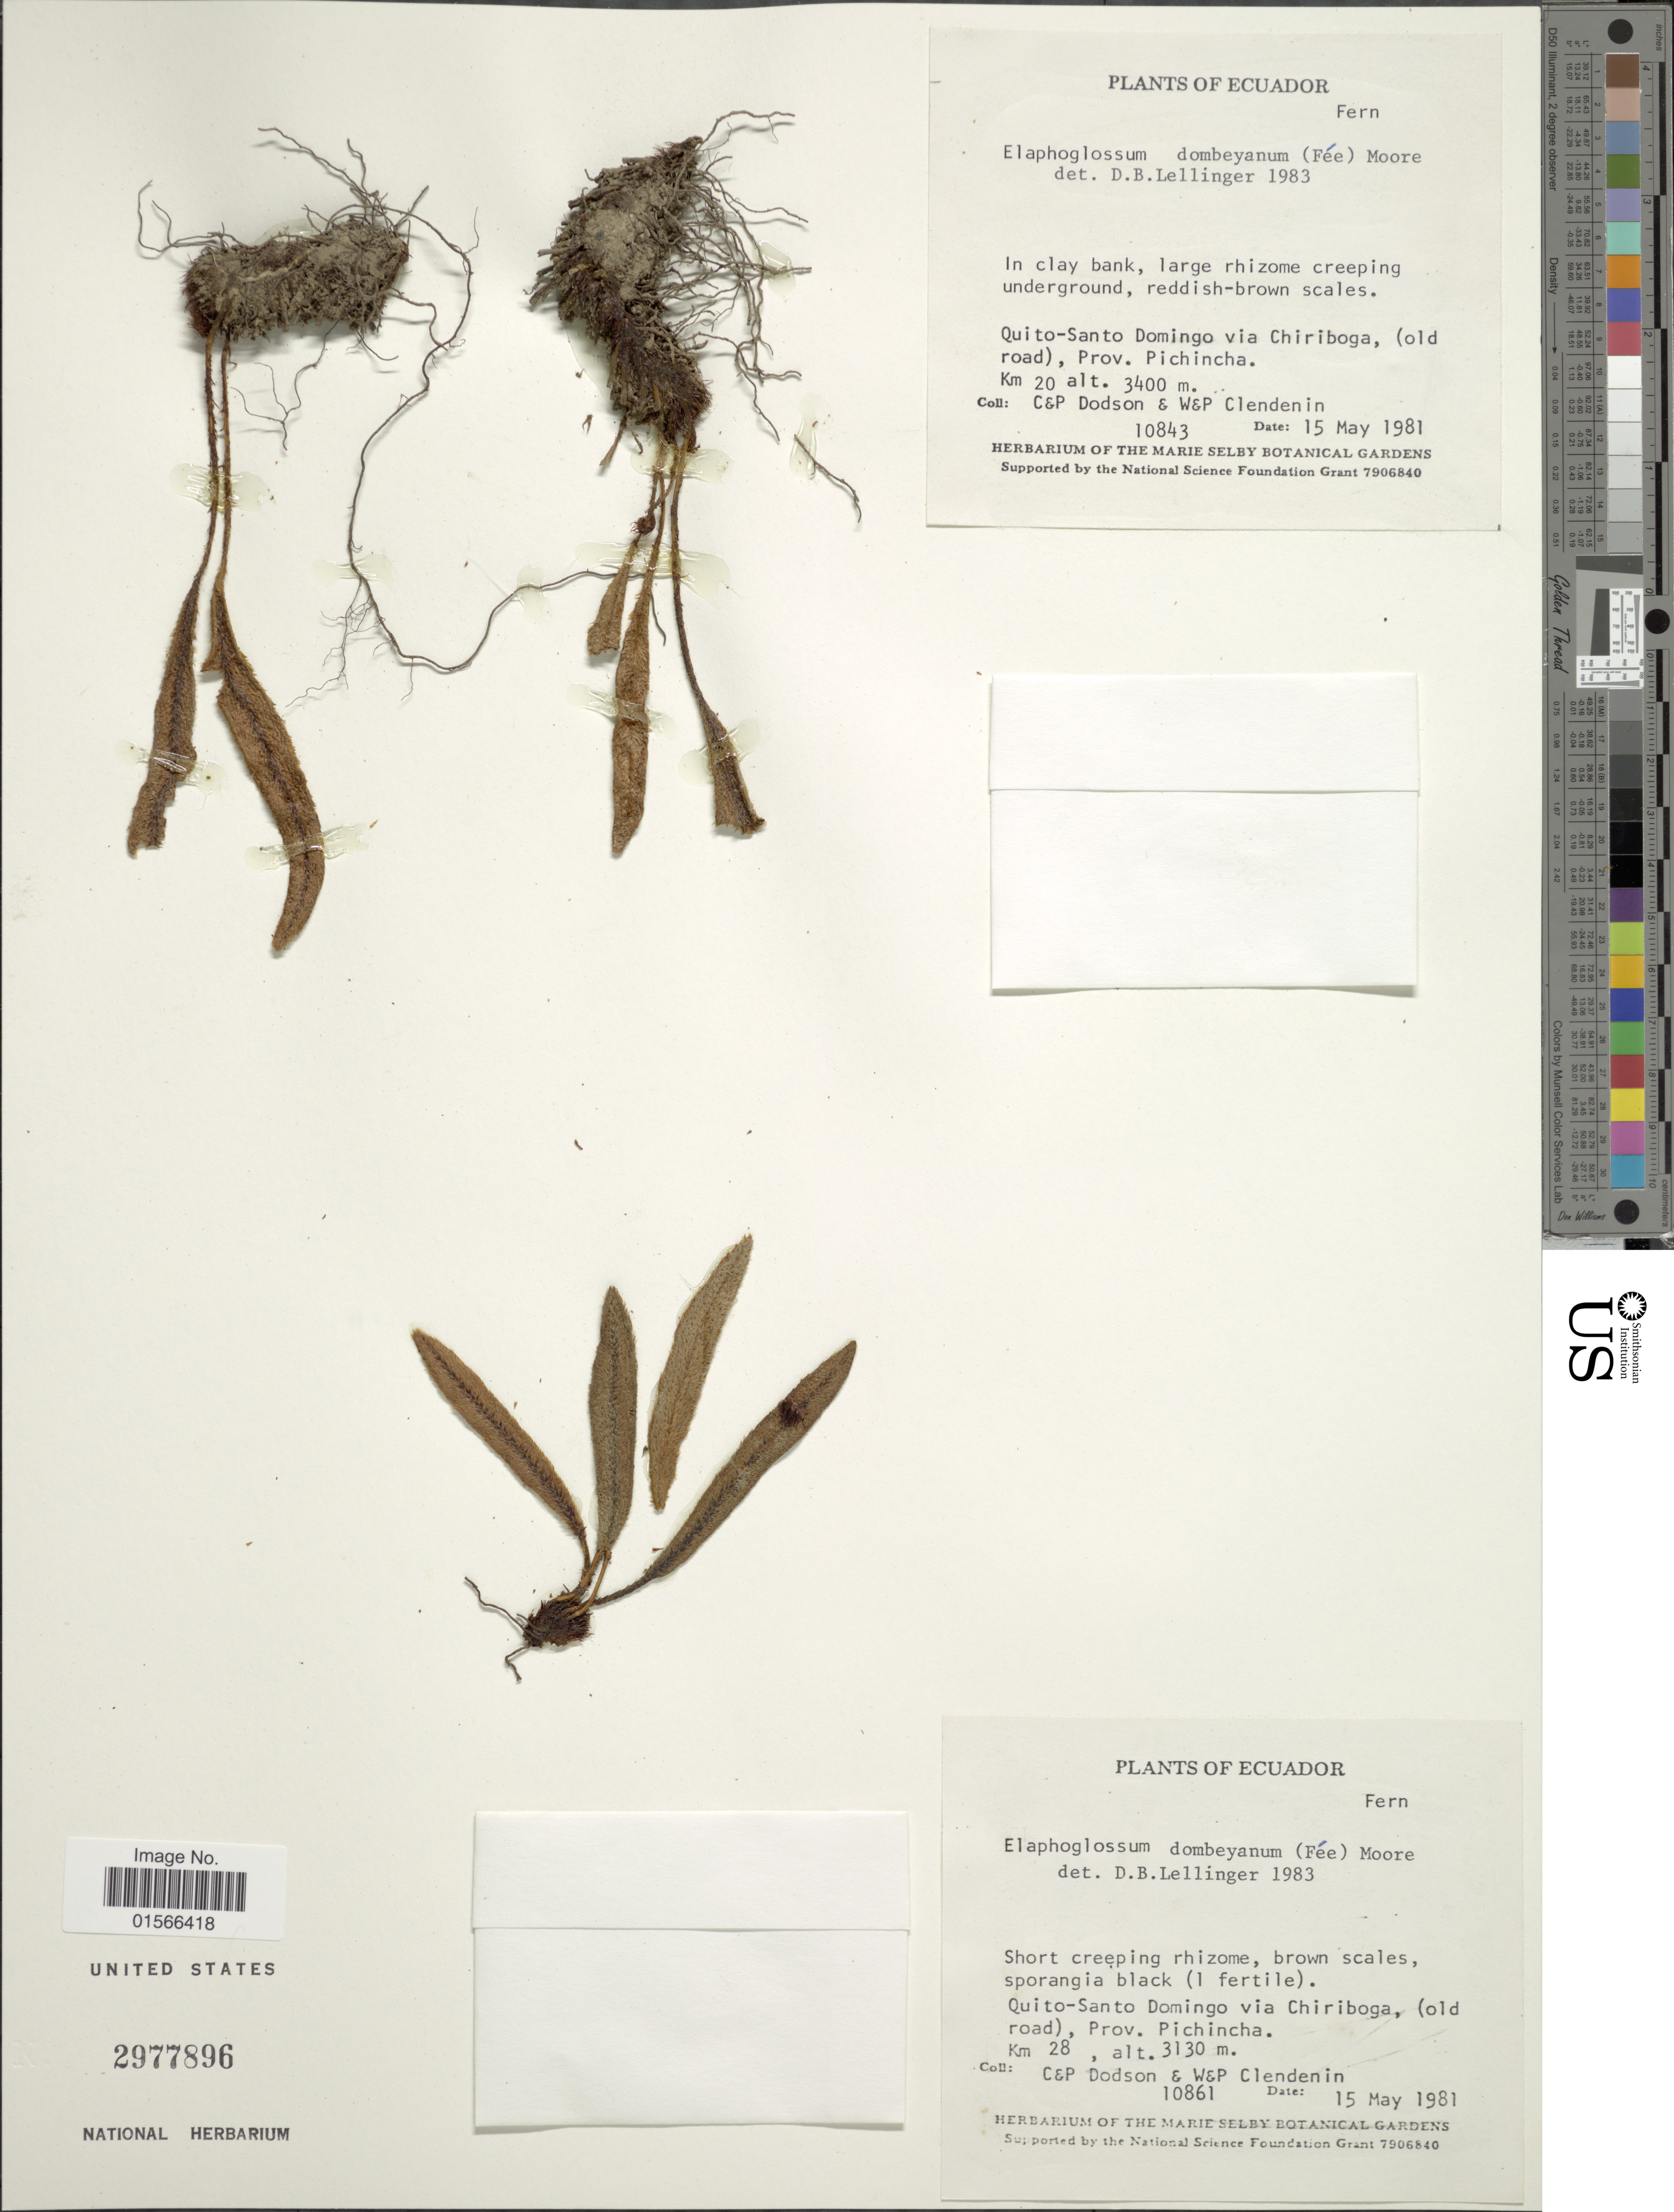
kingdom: Plantae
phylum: Tracheophyta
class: Polypodiopsida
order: Polypodiales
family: Dryopteridaceae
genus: Elaphoglossum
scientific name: Elaphoglossum dombeyanum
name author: (Fée) T.B. Moore & Houlston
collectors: C. Dodson, P. M. Dodson, W. Clendenin & P. Clendenin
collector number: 10861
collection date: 1981-05-15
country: Ecuador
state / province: Pichincha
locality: Quito-Santo Domingo via Chiriboga, (old road), Km 28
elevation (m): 3130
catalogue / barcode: US 2977896